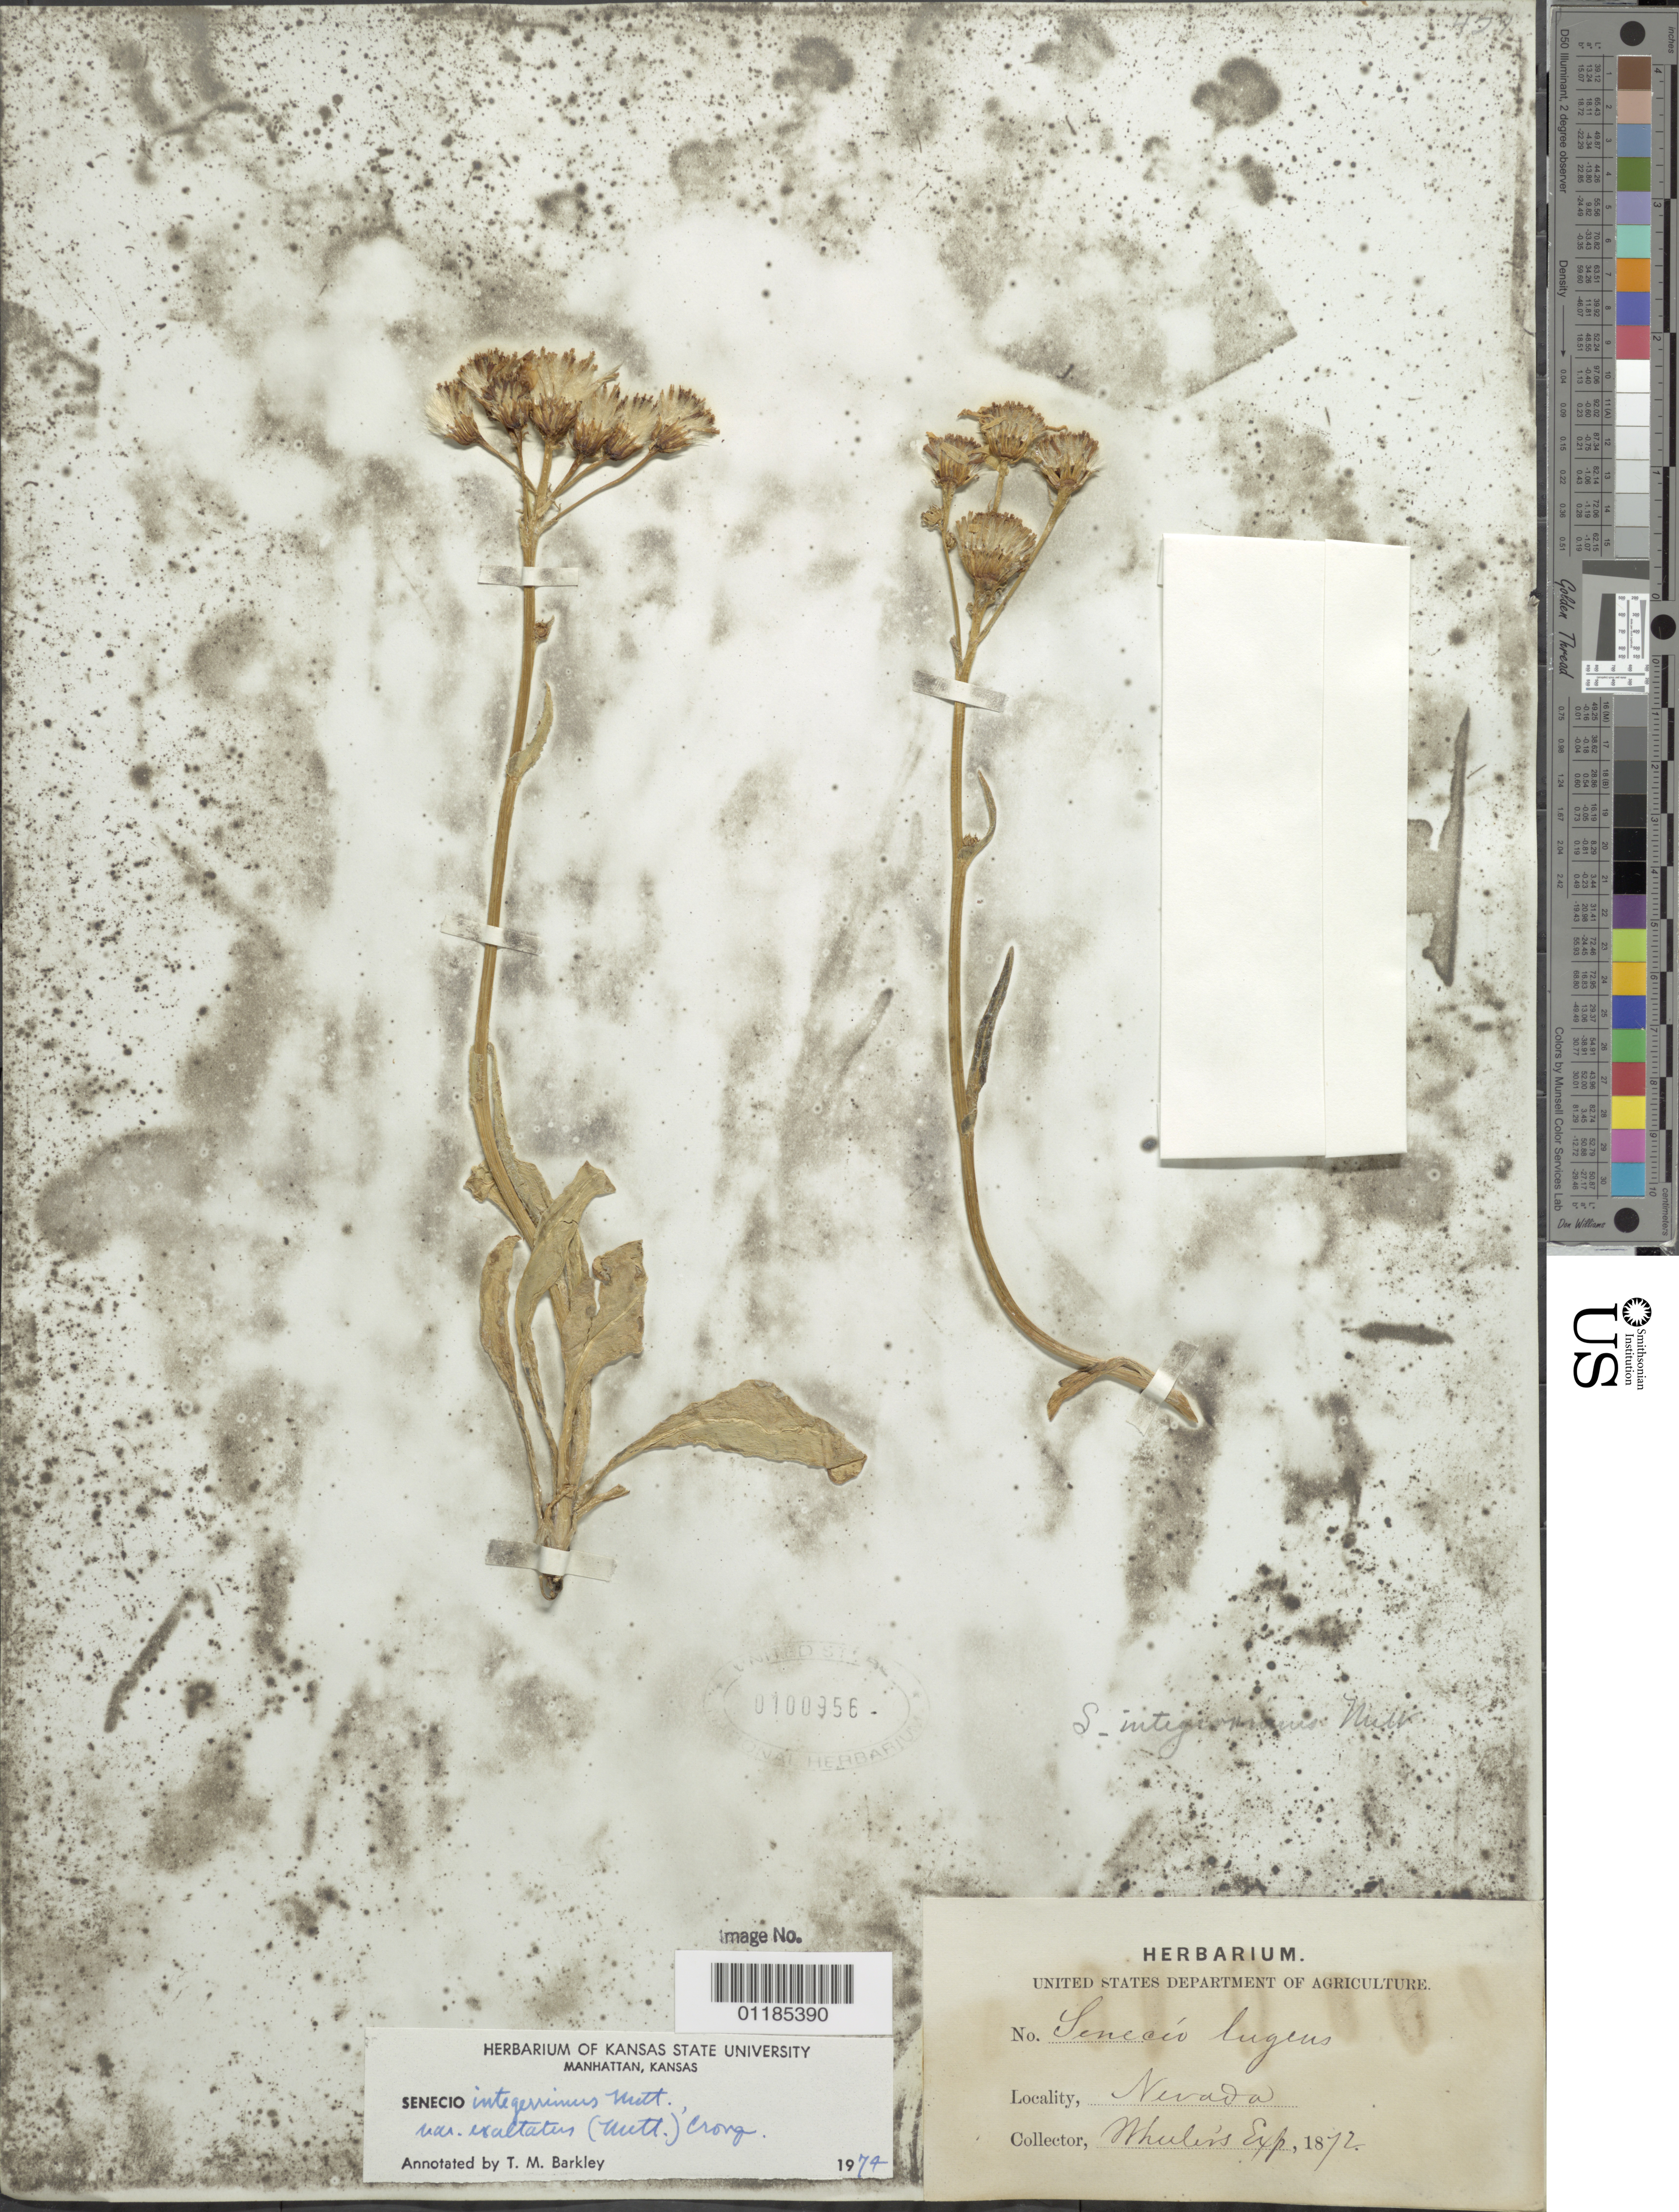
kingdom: Plantae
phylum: Tracheophyta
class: Magnoliopsida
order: Asterales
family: Asteraceae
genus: Senecio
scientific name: Senecio integerrimus var. exaltatus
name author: (Nutt.) Cronq.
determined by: Barkley, Theodore M.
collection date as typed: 1872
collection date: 1872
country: United States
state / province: Nevada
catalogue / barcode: US 100956